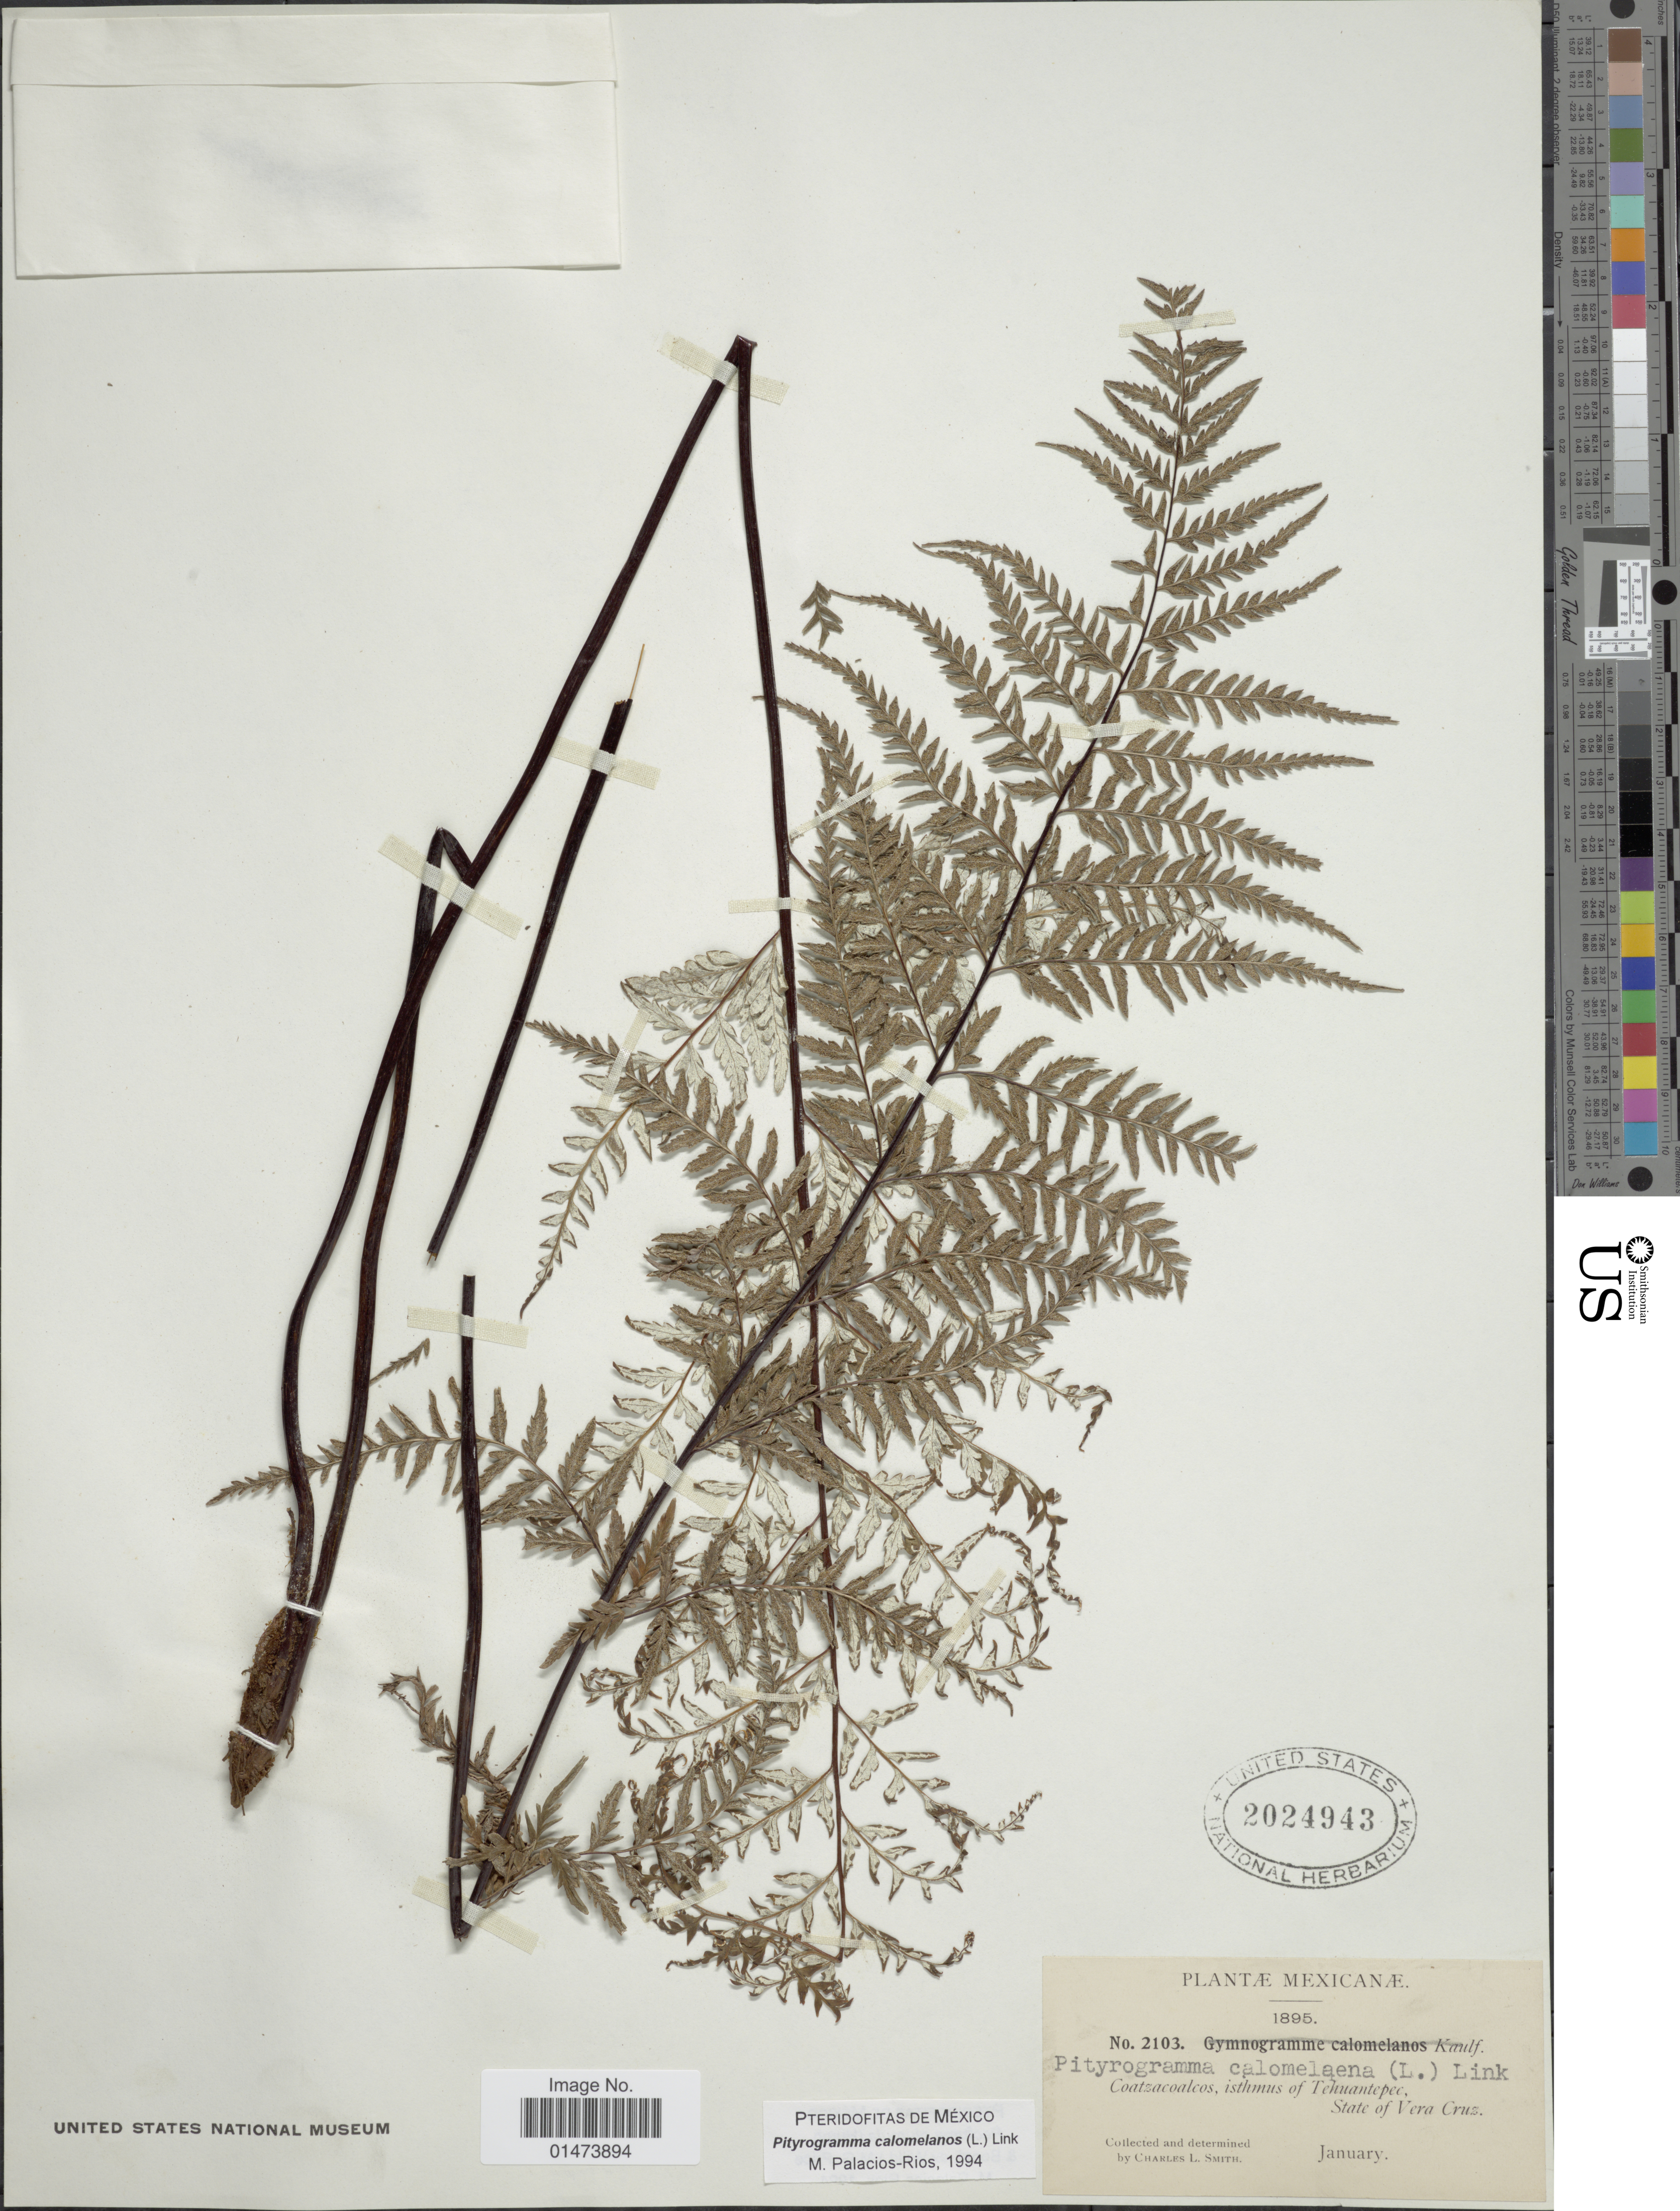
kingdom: Plantae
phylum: Tracheophyta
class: Polypodiopsida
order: Polypodiales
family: Pteridaceae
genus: Pityrogramma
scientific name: Pityrogramma calomelanos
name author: (L.) Link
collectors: C. L. Smith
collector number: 2103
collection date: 1895-01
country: Mexico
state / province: Veracruz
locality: Coatzacoalcos, isthmus of Tehuantepec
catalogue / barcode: US 2024943